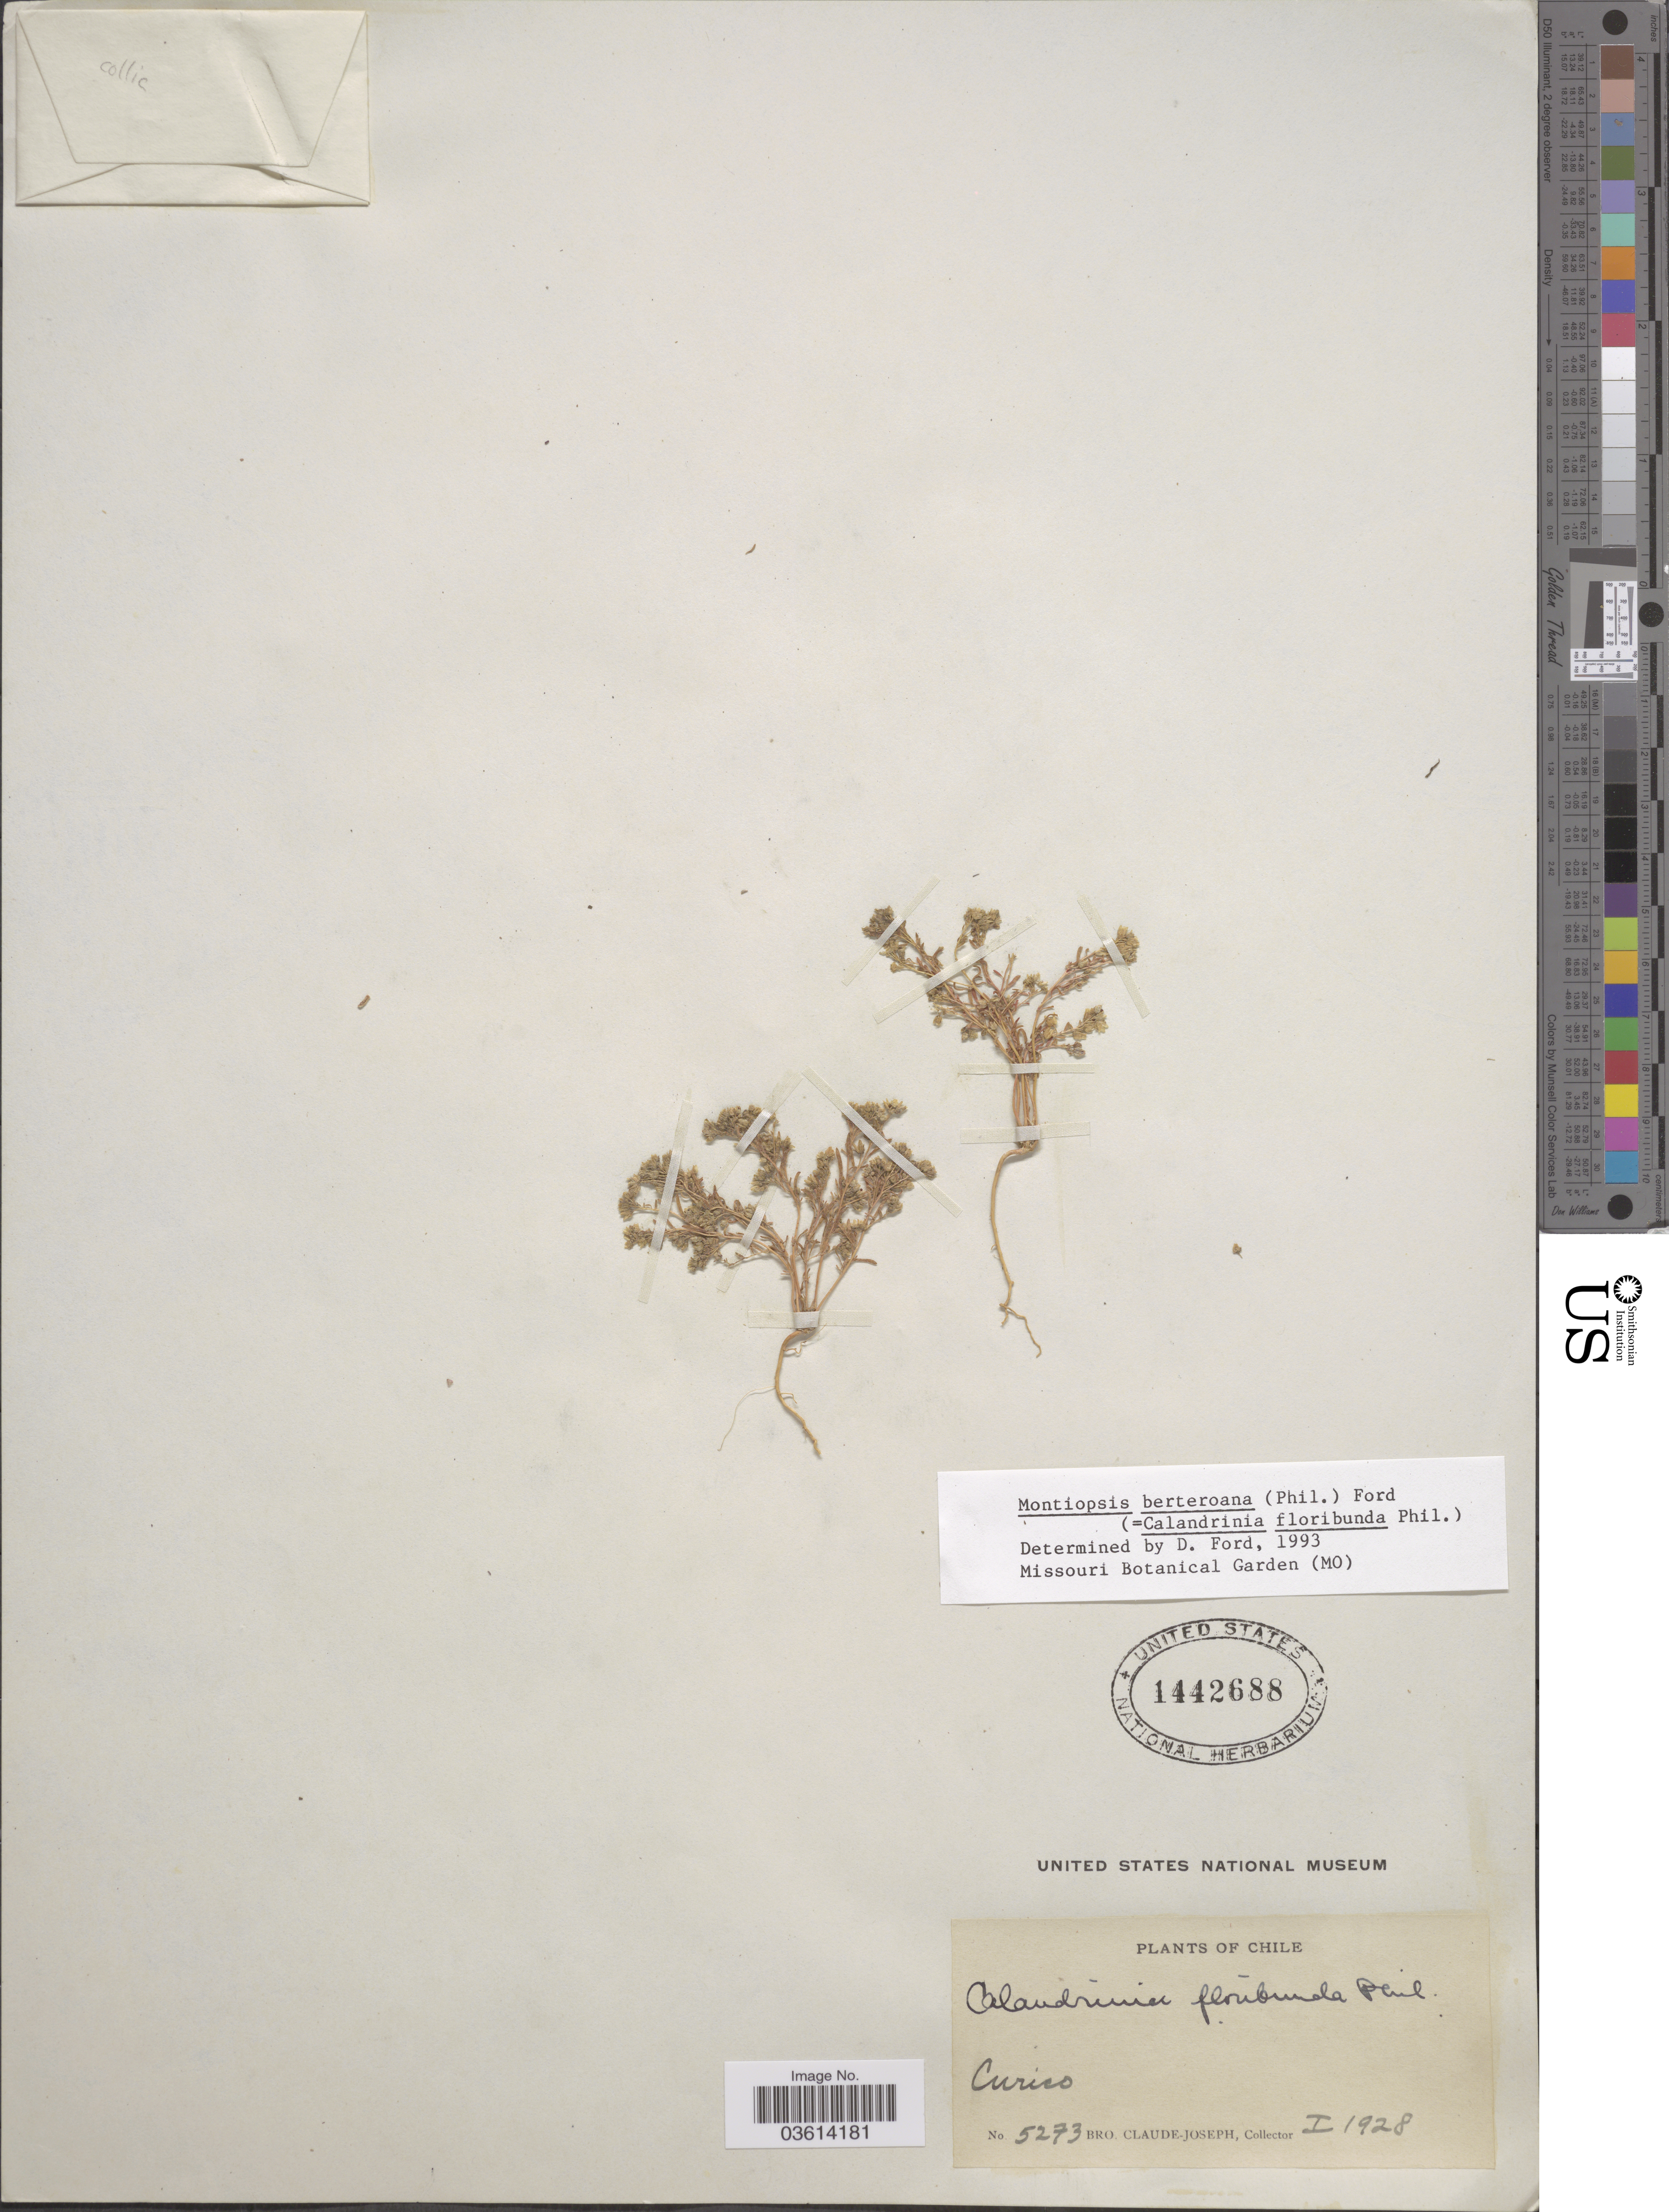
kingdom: Plantae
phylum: Tracheophyta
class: Magnoliopsida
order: Caryophyllales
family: Montiaceae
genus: Montiopsis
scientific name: Montiopsis berteroana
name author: (Phil.) D.I. Ford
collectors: Bro. Claude-Joseph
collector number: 5273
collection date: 1928-01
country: Chile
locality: Curico.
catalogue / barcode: US 1442688